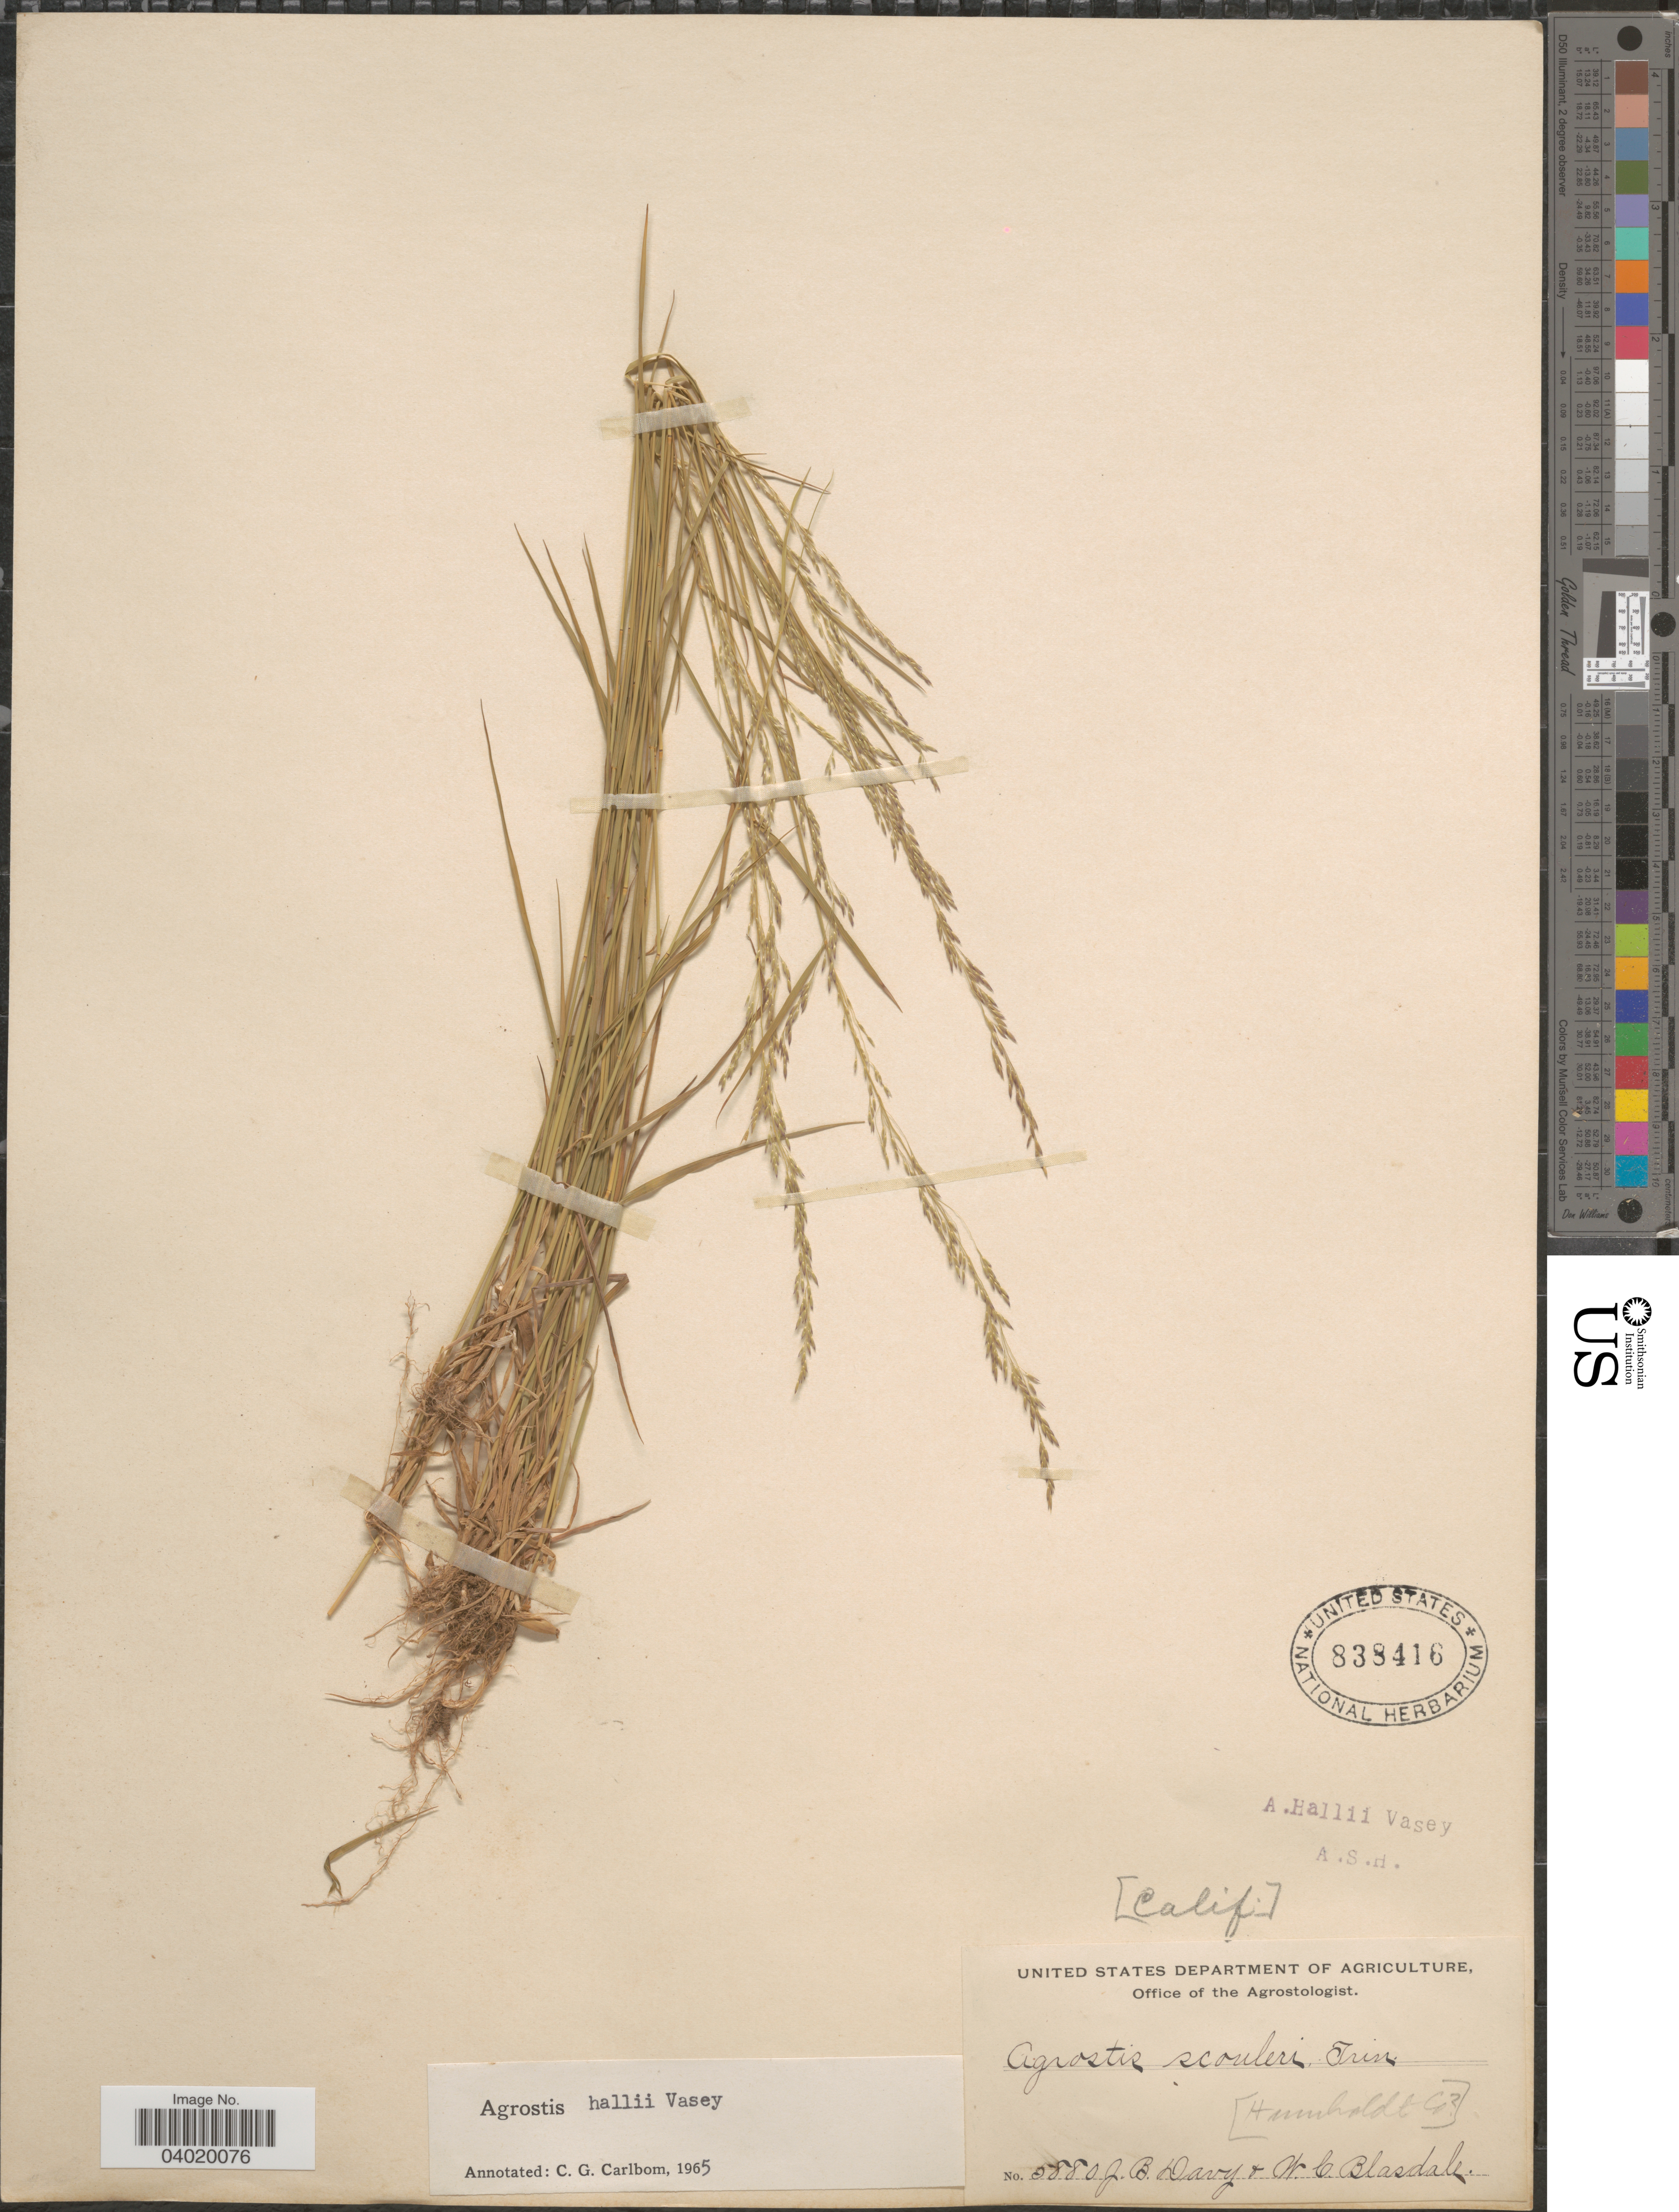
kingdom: Plantae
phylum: Tracheophyta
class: Liliopsida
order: Poales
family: Poaceae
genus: Agrostis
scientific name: Agrostis hallii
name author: Vasey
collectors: J. Burtt Davy & W. Blasdale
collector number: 5880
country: United States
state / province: California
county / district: Humboldt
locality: Humboldt Co.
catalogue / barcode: US 838416